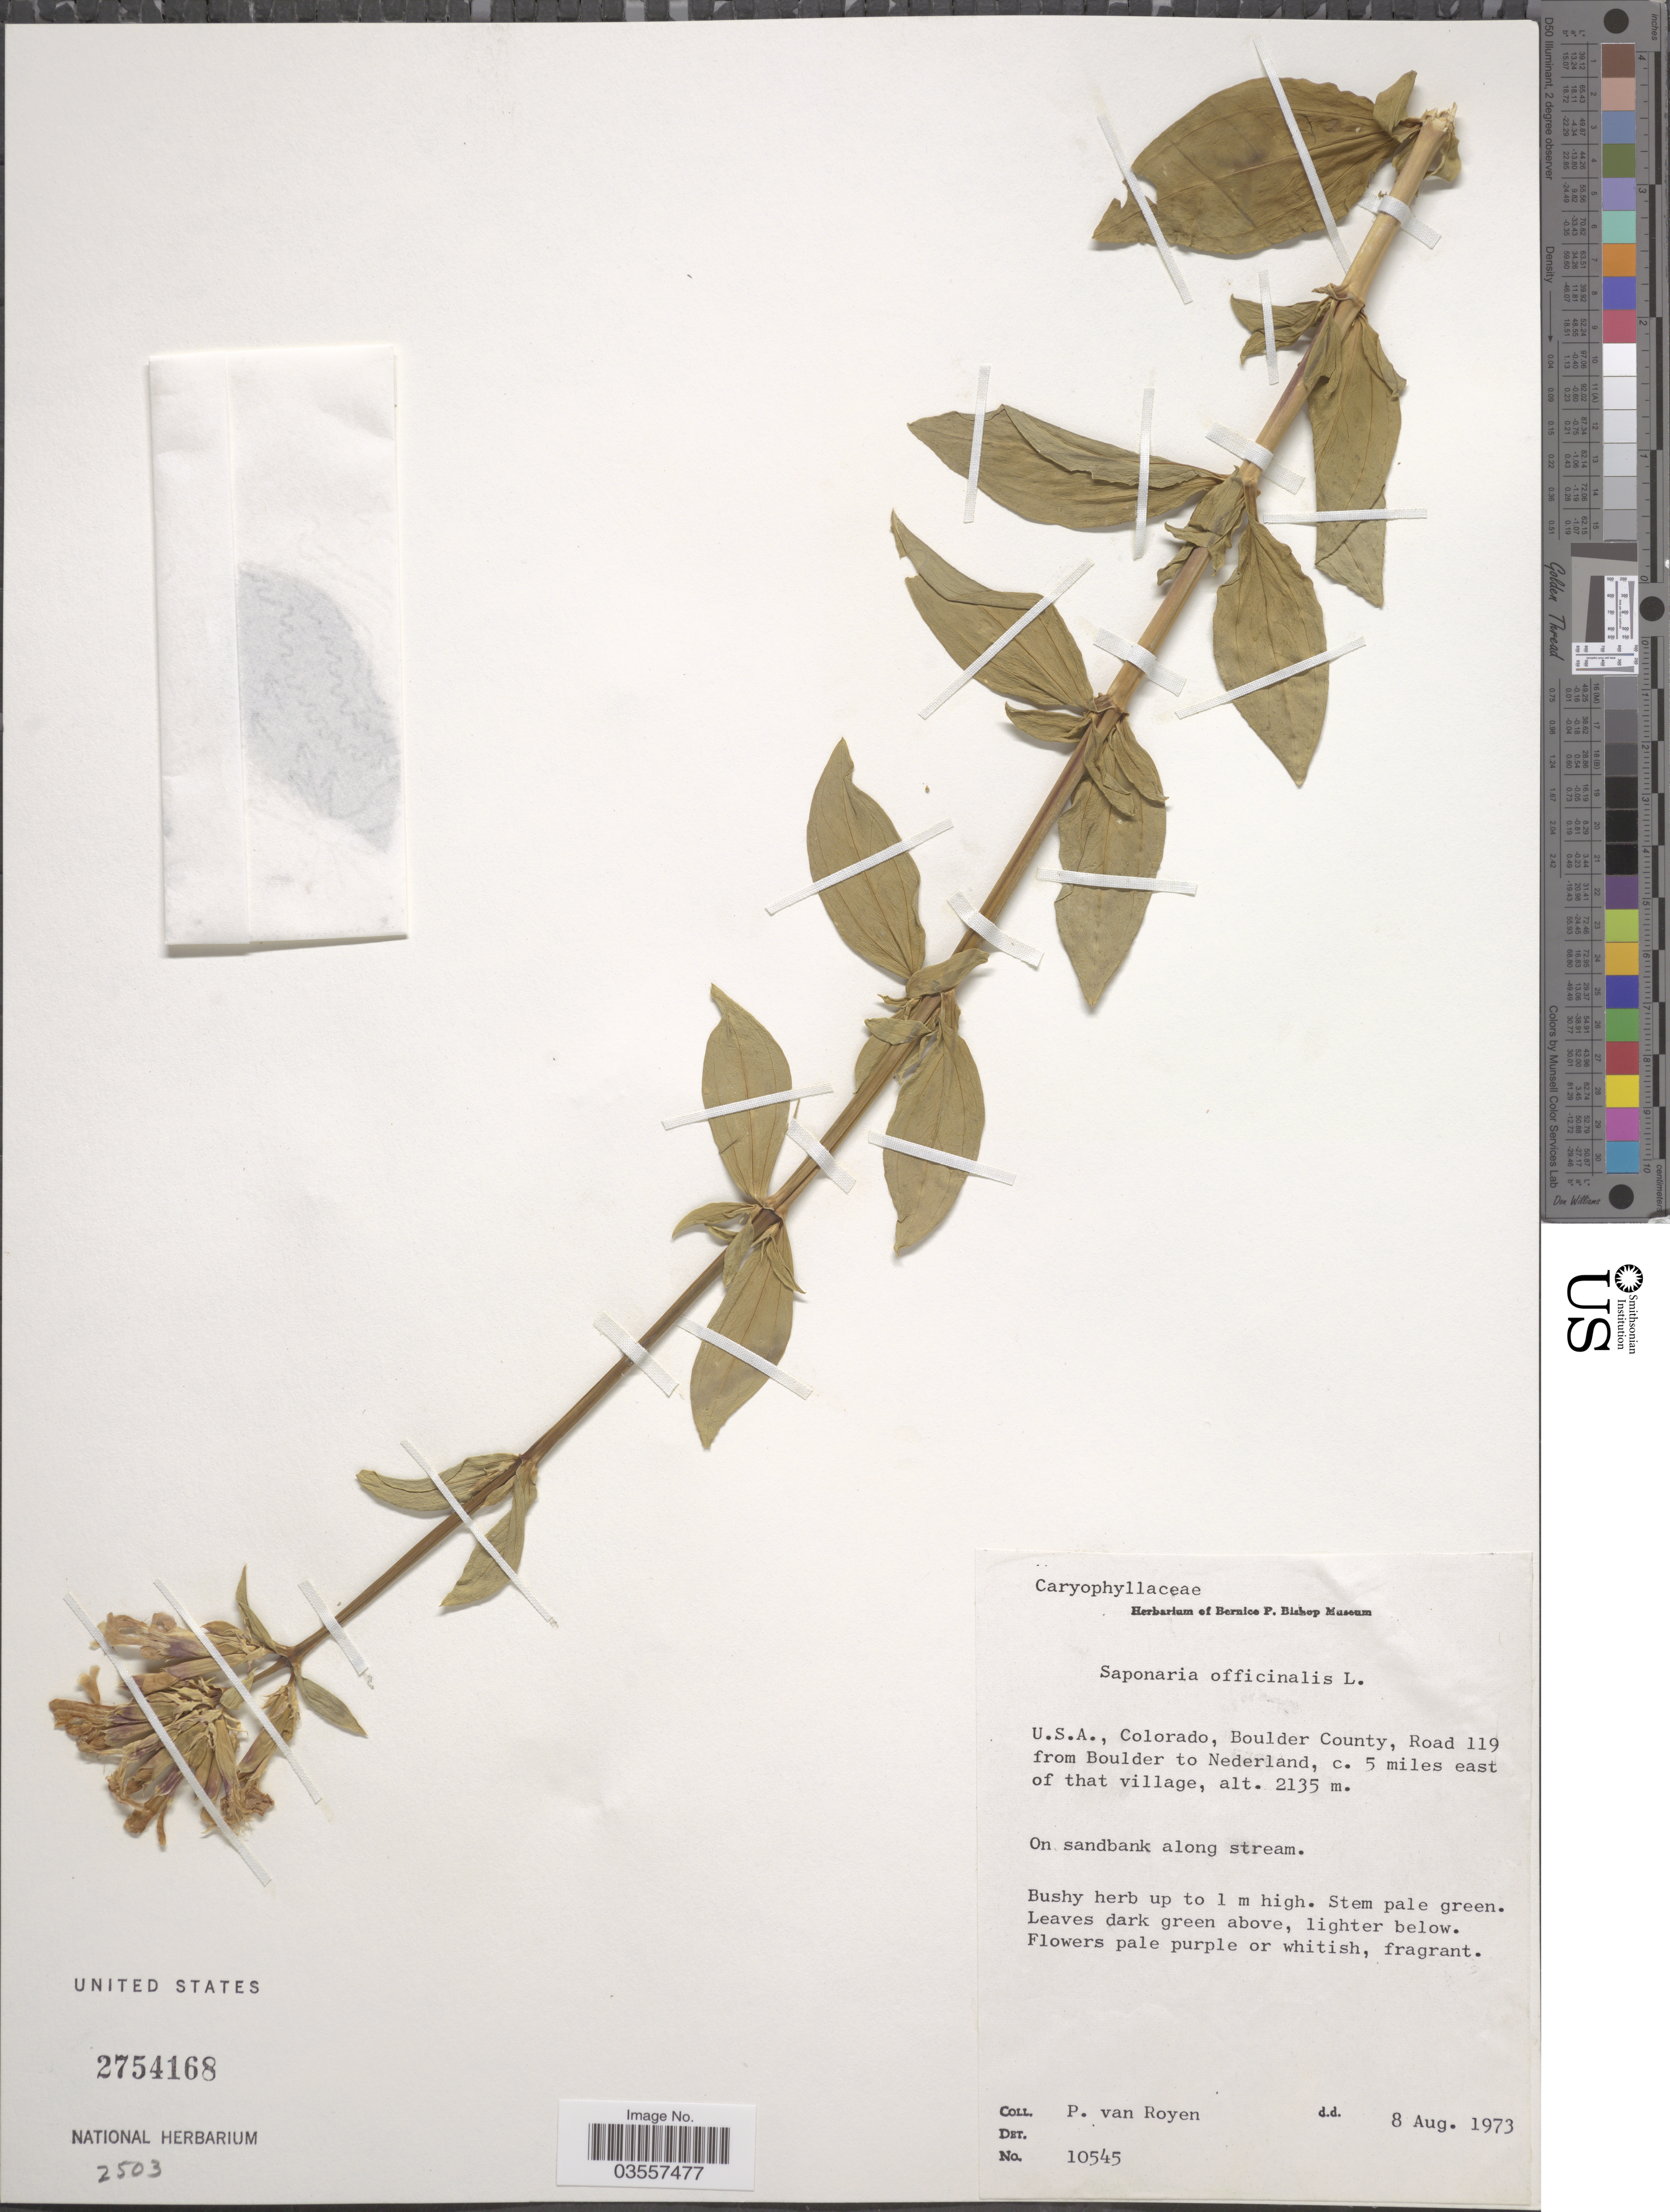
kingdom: Plantae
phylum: Tracheophyta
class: Magnoliopsida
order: Caryophyllales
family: Caryophyllaceae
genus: Saponaria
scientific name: Saponaria officinalis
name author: L.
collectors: P. van Royen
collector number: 10545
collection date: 1973-08-08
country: United States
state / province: Colorado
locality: Boulder County, Road 119 from Boulder to Nederland, c. 5 miles east of that village.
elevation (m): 2135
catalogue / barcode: US 2754168